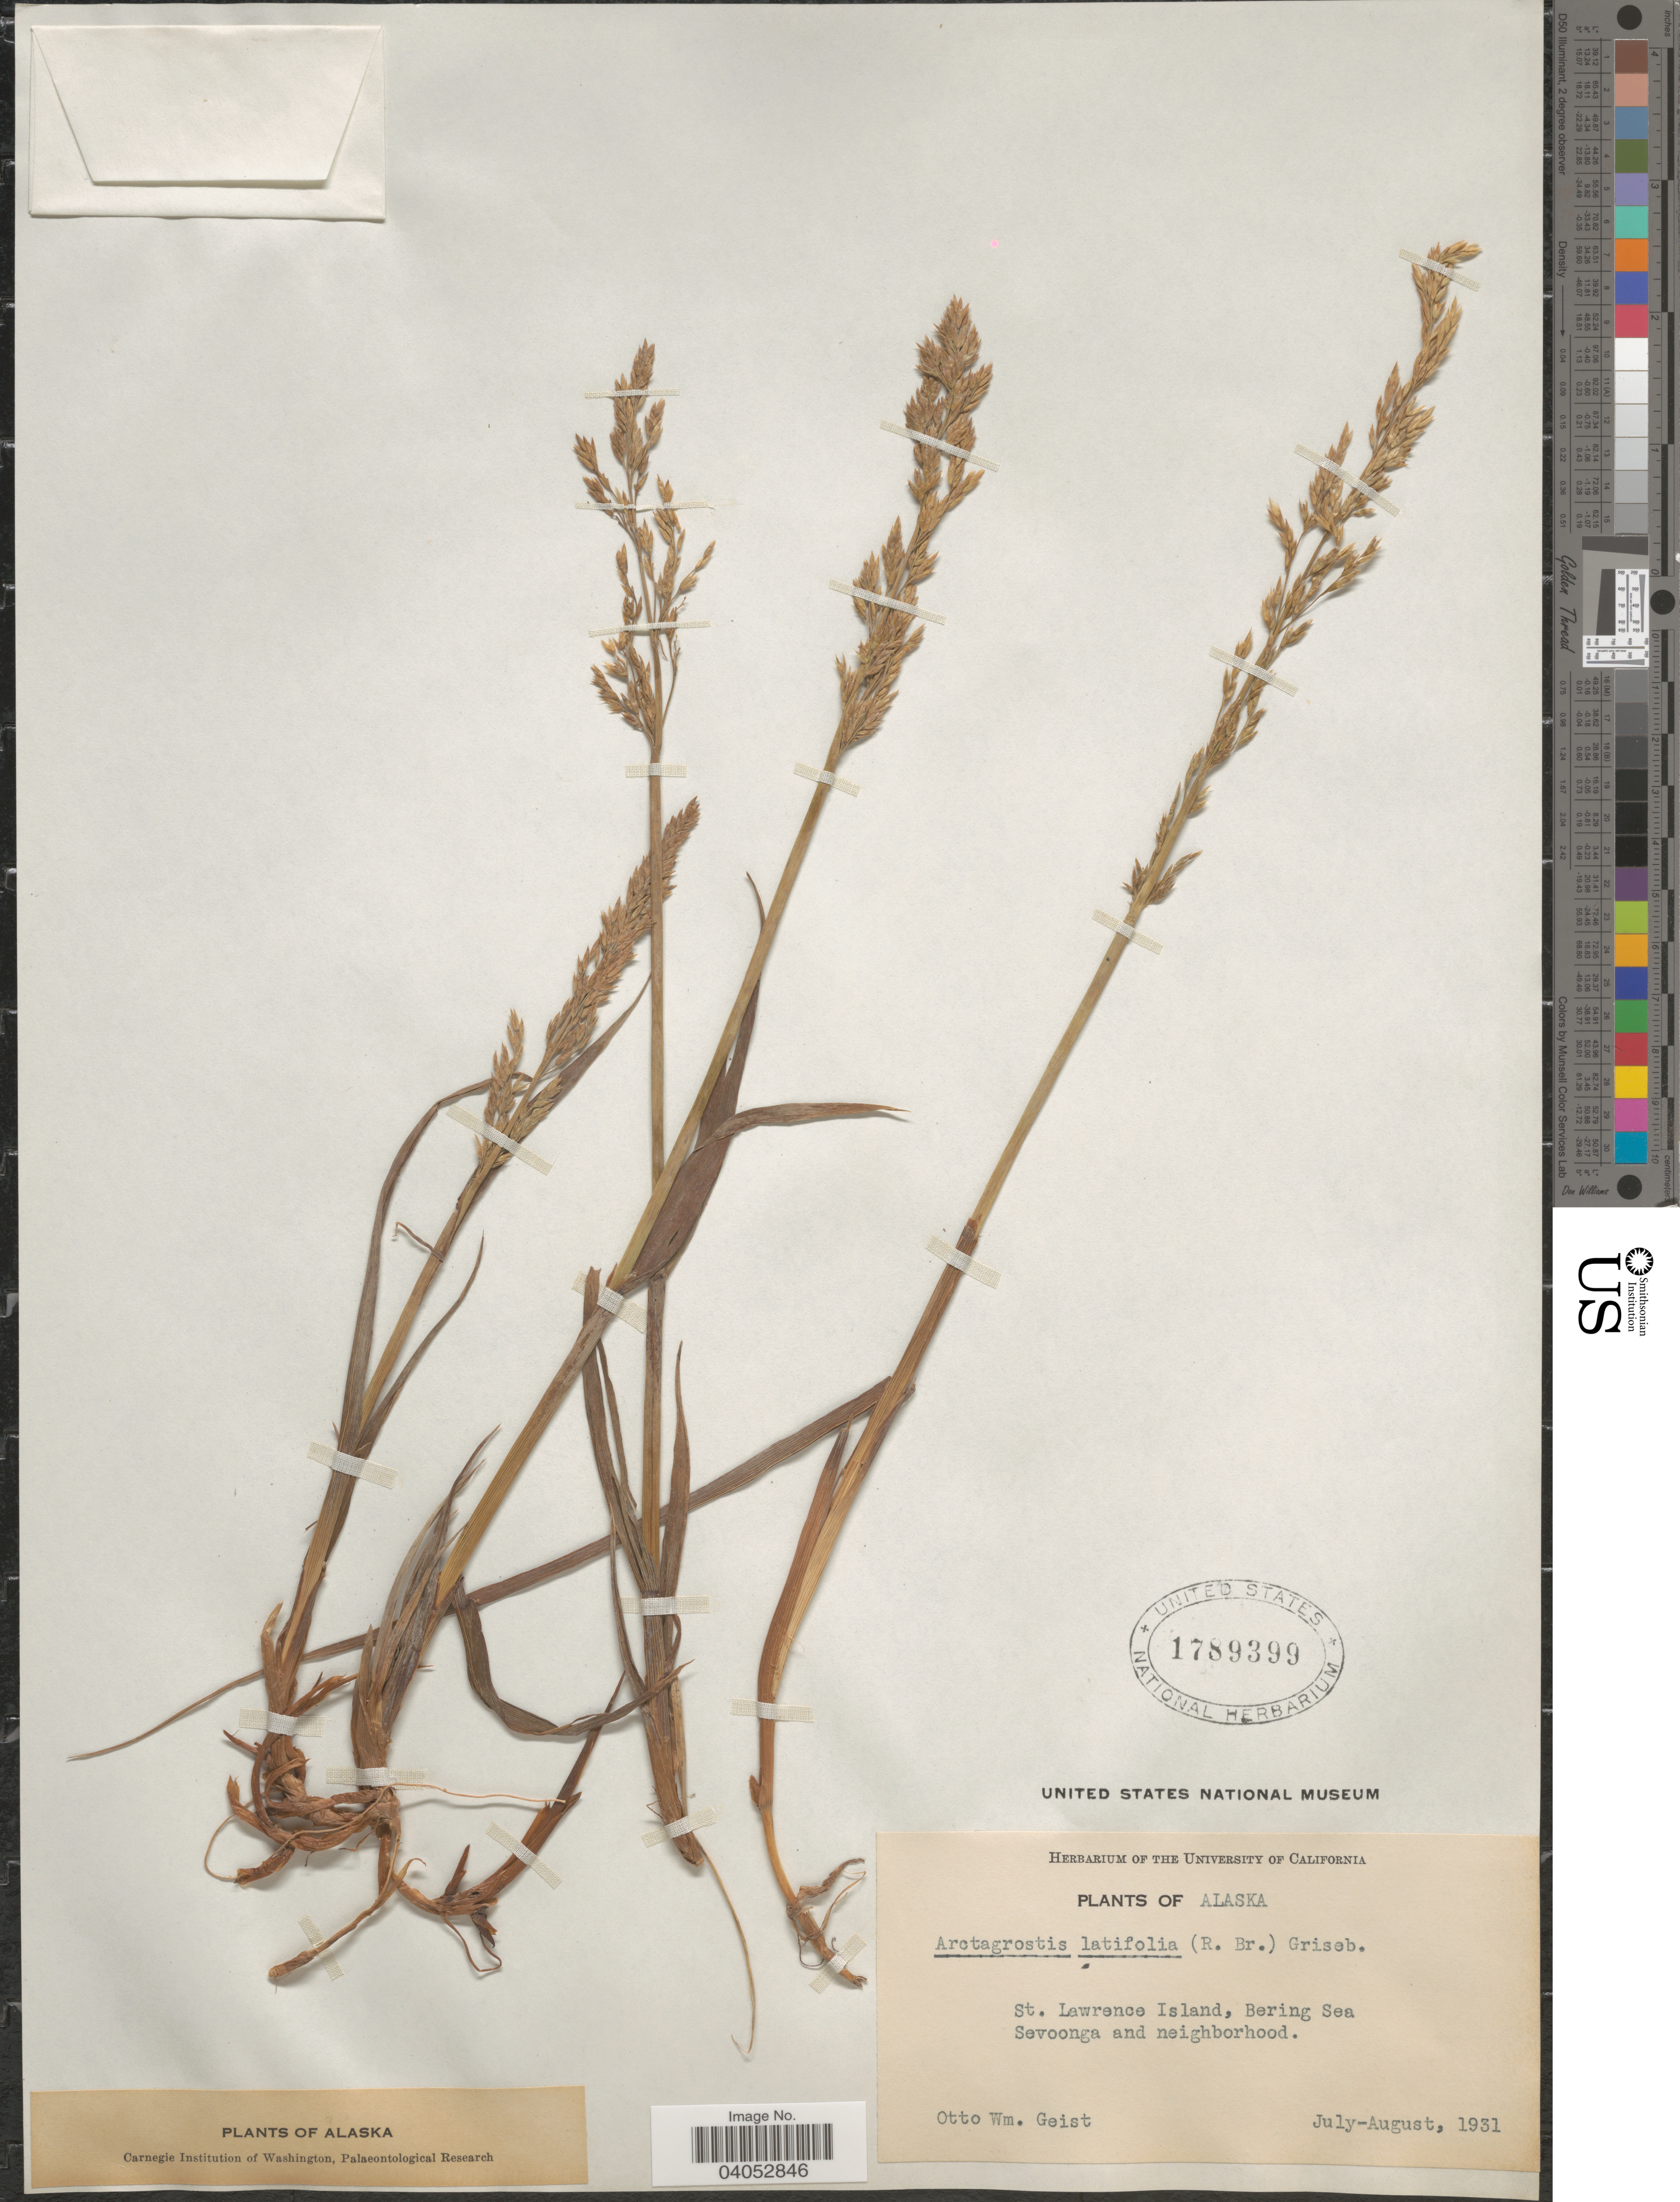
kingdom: Plantae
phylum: Tracheophyta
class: Liliopsida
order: Poales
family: Poaceae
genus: Arctagrostis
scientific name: Arctagrostis latifolia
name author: (R. Br.) Griseb.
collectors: O. Geist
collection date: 1931-07/1931-08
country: United States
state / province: Alaska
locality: St. Lawrence Island, Bering Sea. Sevoonga and neighborhood.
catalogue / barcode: US 1789399